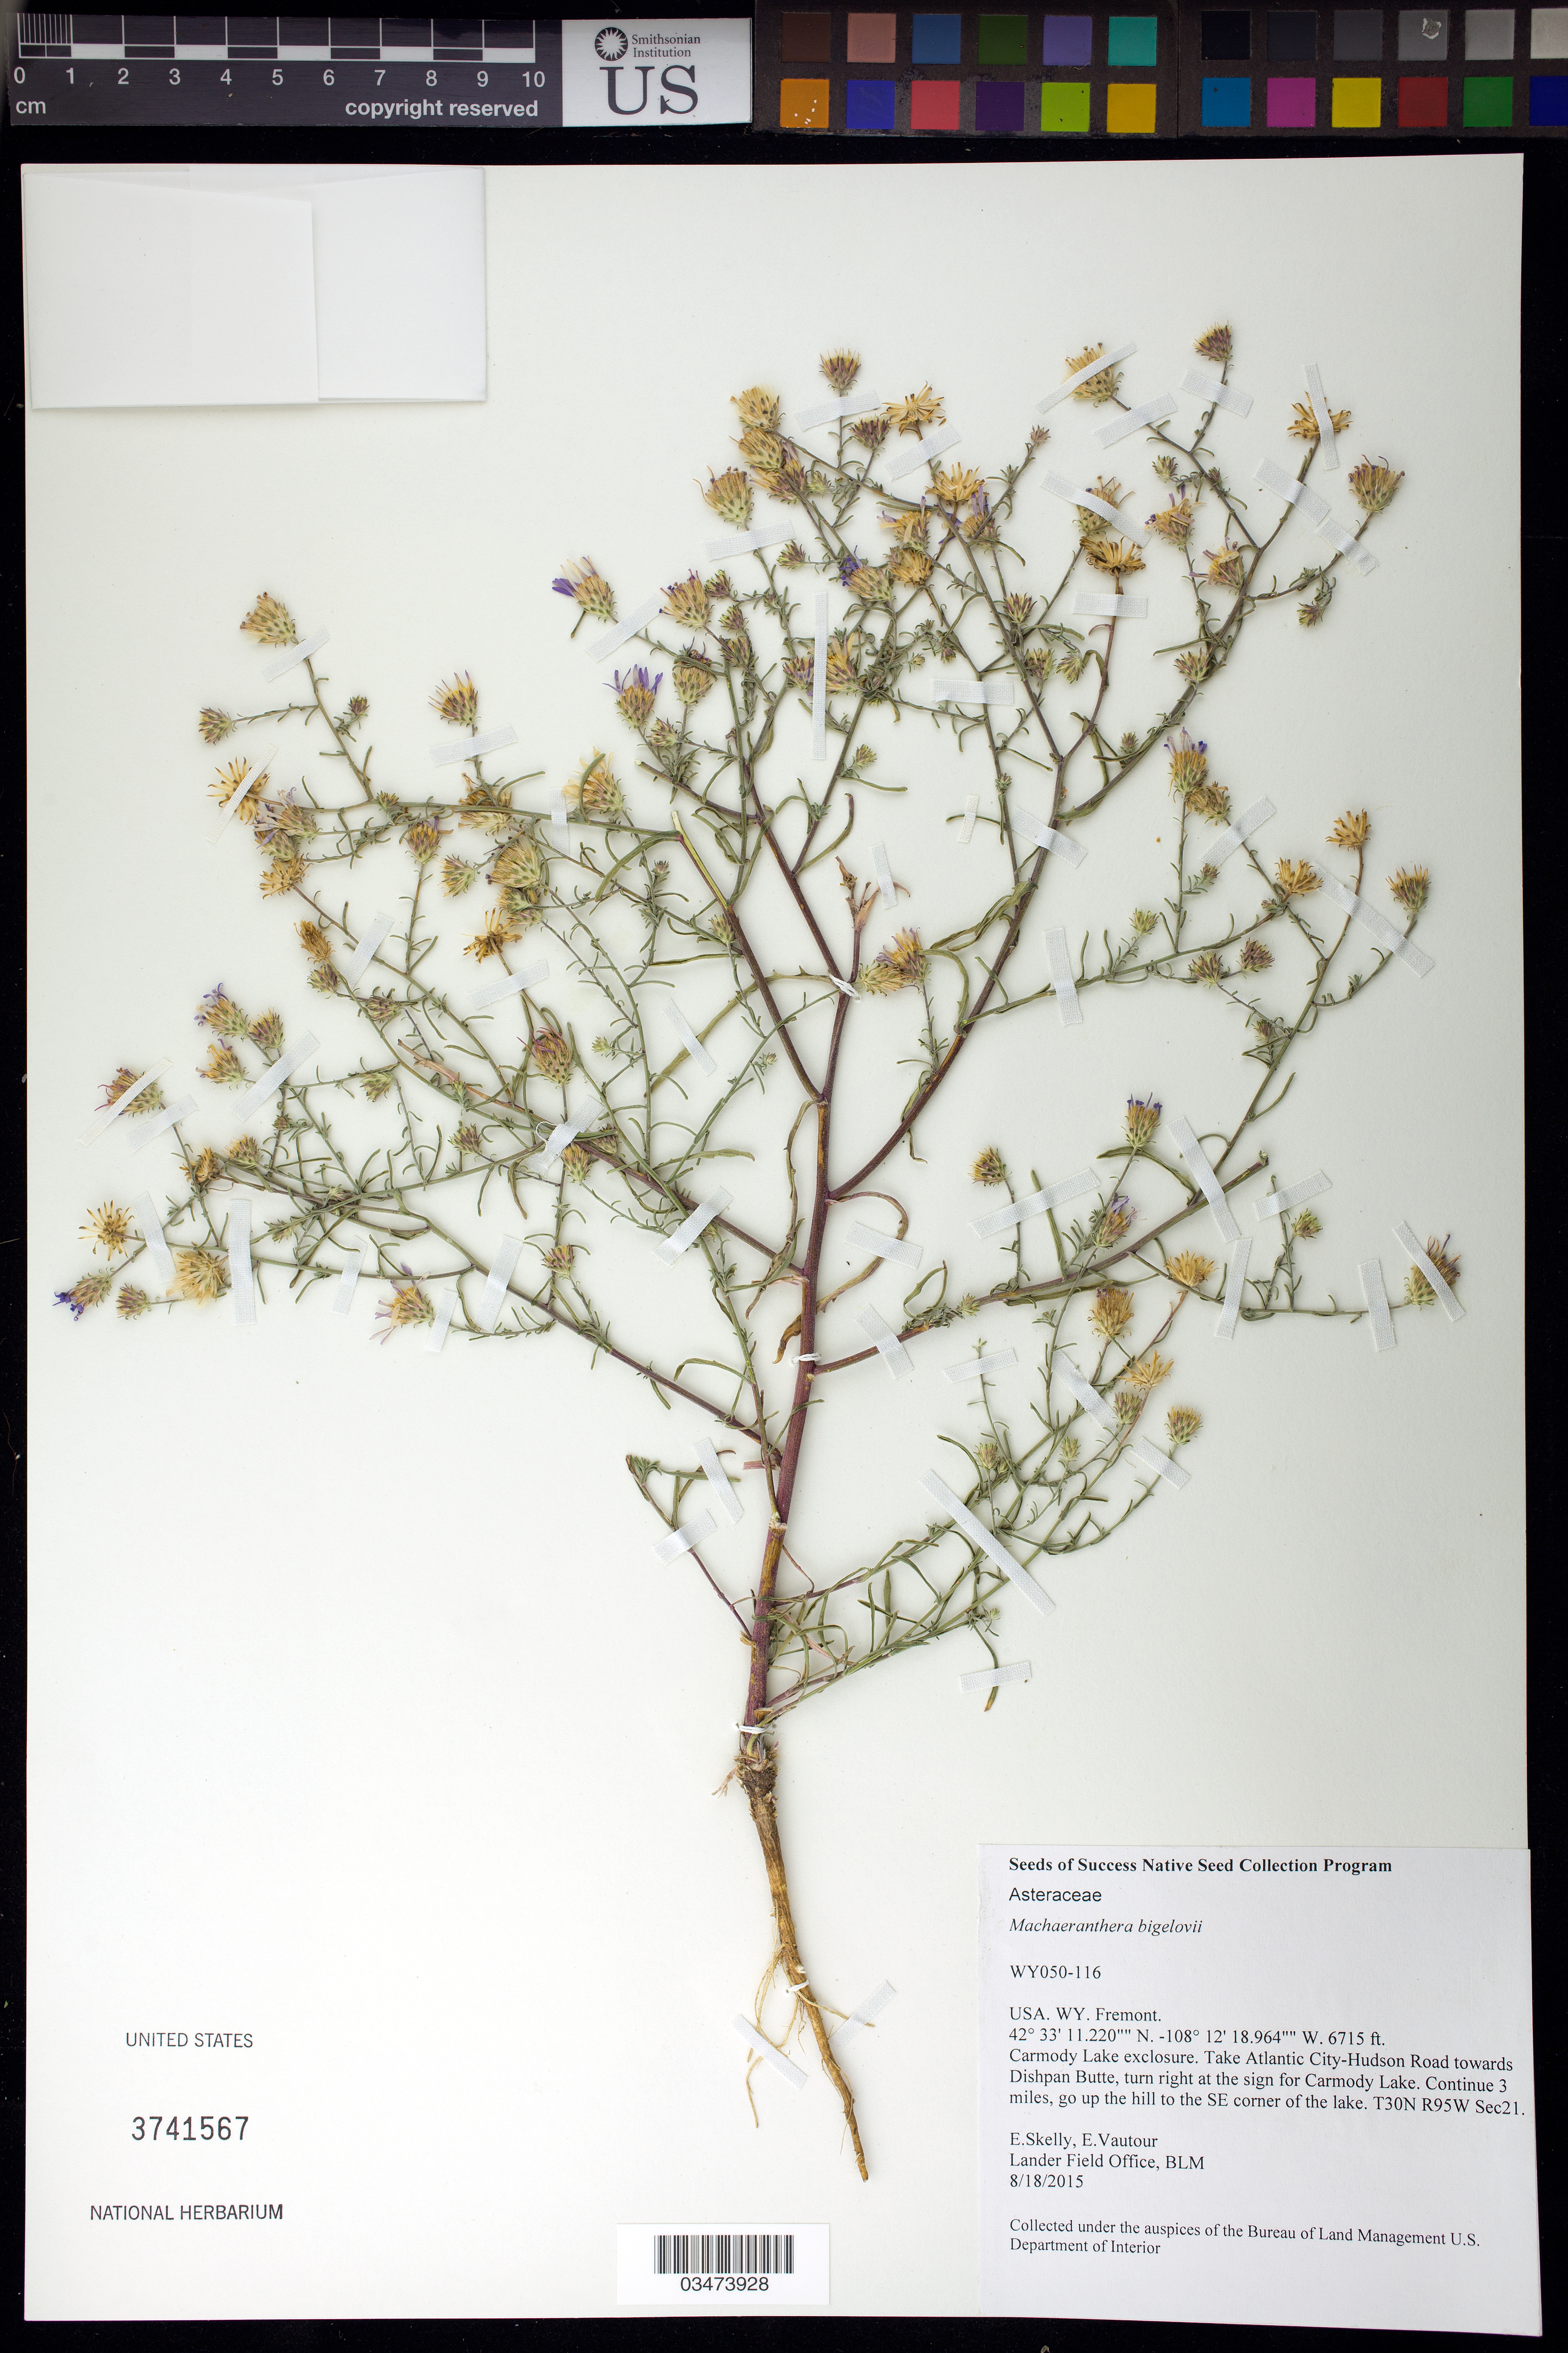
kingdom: Plantae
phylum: Tracheophyta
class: Magnoliopsida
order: Asterales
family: Asteraceae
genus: Machaeranthera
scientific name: Machaeranthera bigelovii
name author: (A. Gray) Greene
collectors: E. Skelly & E. Vautour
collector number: WY050-116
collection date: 2015-08-18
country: United States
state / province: Wyoming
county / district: Fremont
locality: Carmody Lake, SE Corner of Exclosure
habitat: sagebrush steppe; shallow sandy (10-14SE)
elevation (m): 2047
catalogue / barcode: US 3741567